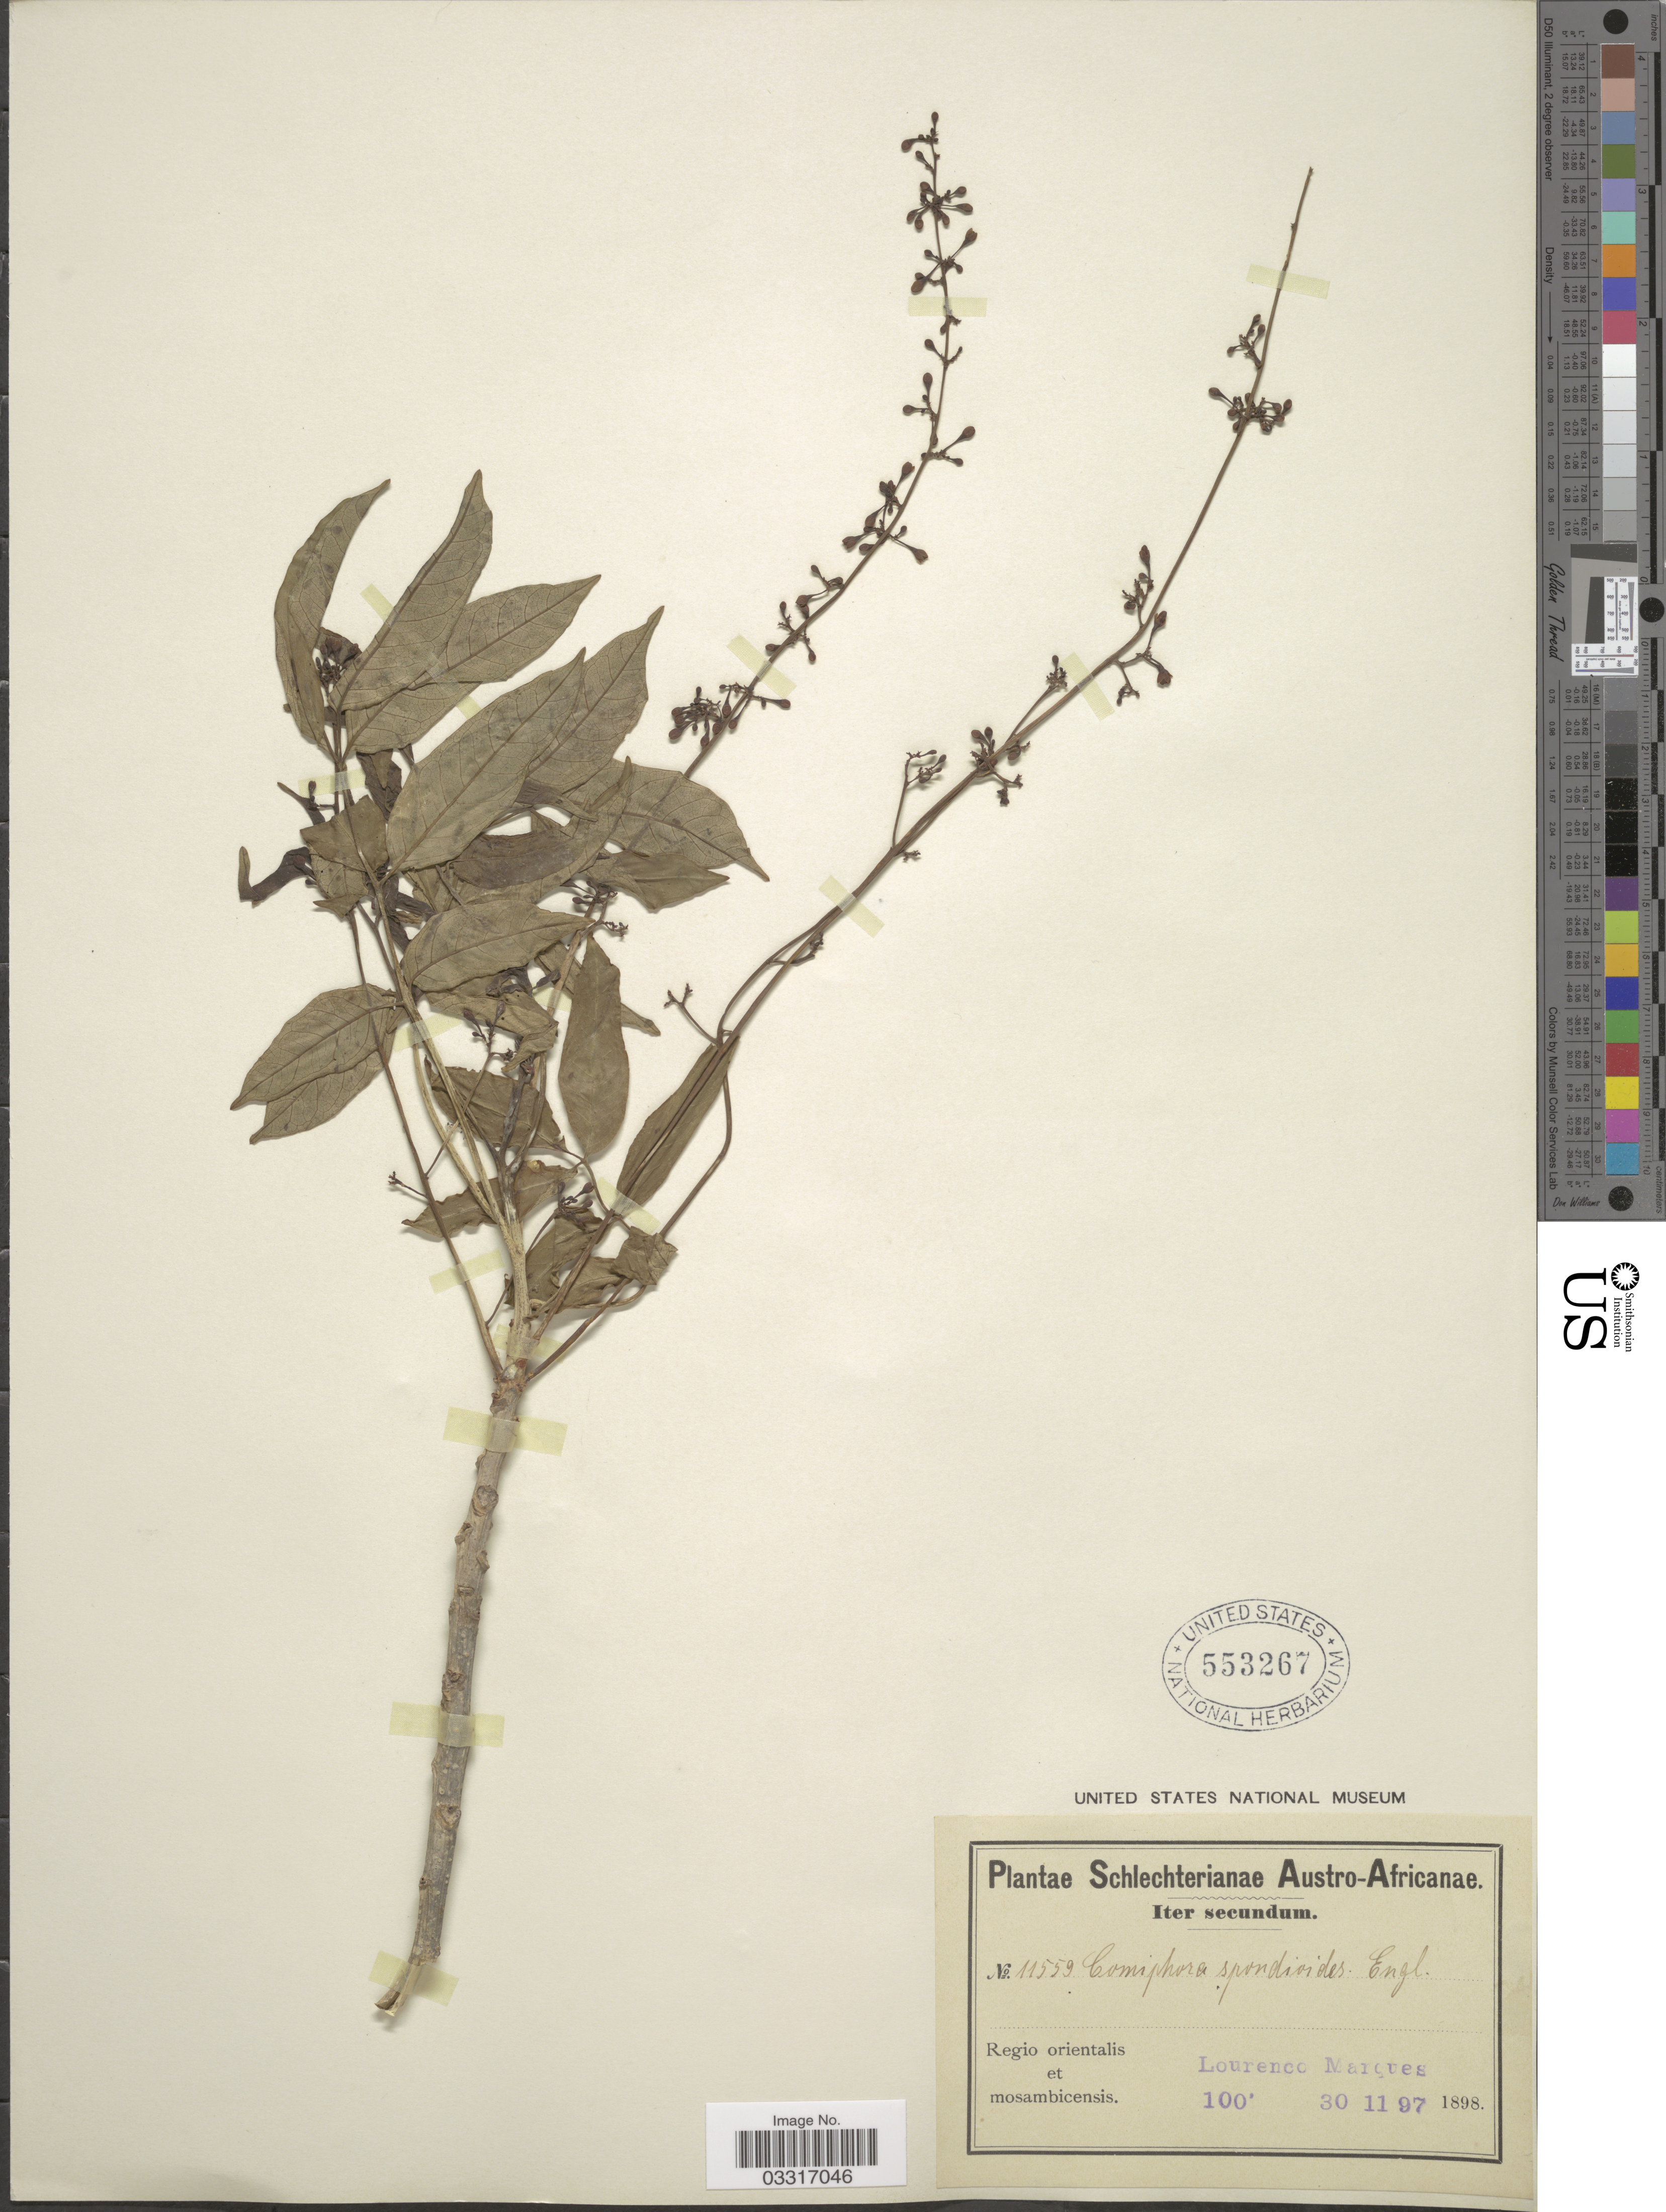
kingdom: Plantae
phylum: Tracheophyta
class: Magnoliopsida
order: Sapindales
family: Burseraceae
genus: Commiphora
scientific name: Commiphora spondioides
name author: Engl.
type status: Type Collection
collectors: Schlechter, --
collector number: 11559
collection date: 1897-11-30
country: Mozambique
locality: Austro-Africanae. Regio orientalis et mosambicensis. Lourenco Marques.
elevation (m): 30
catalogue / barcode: US 553267